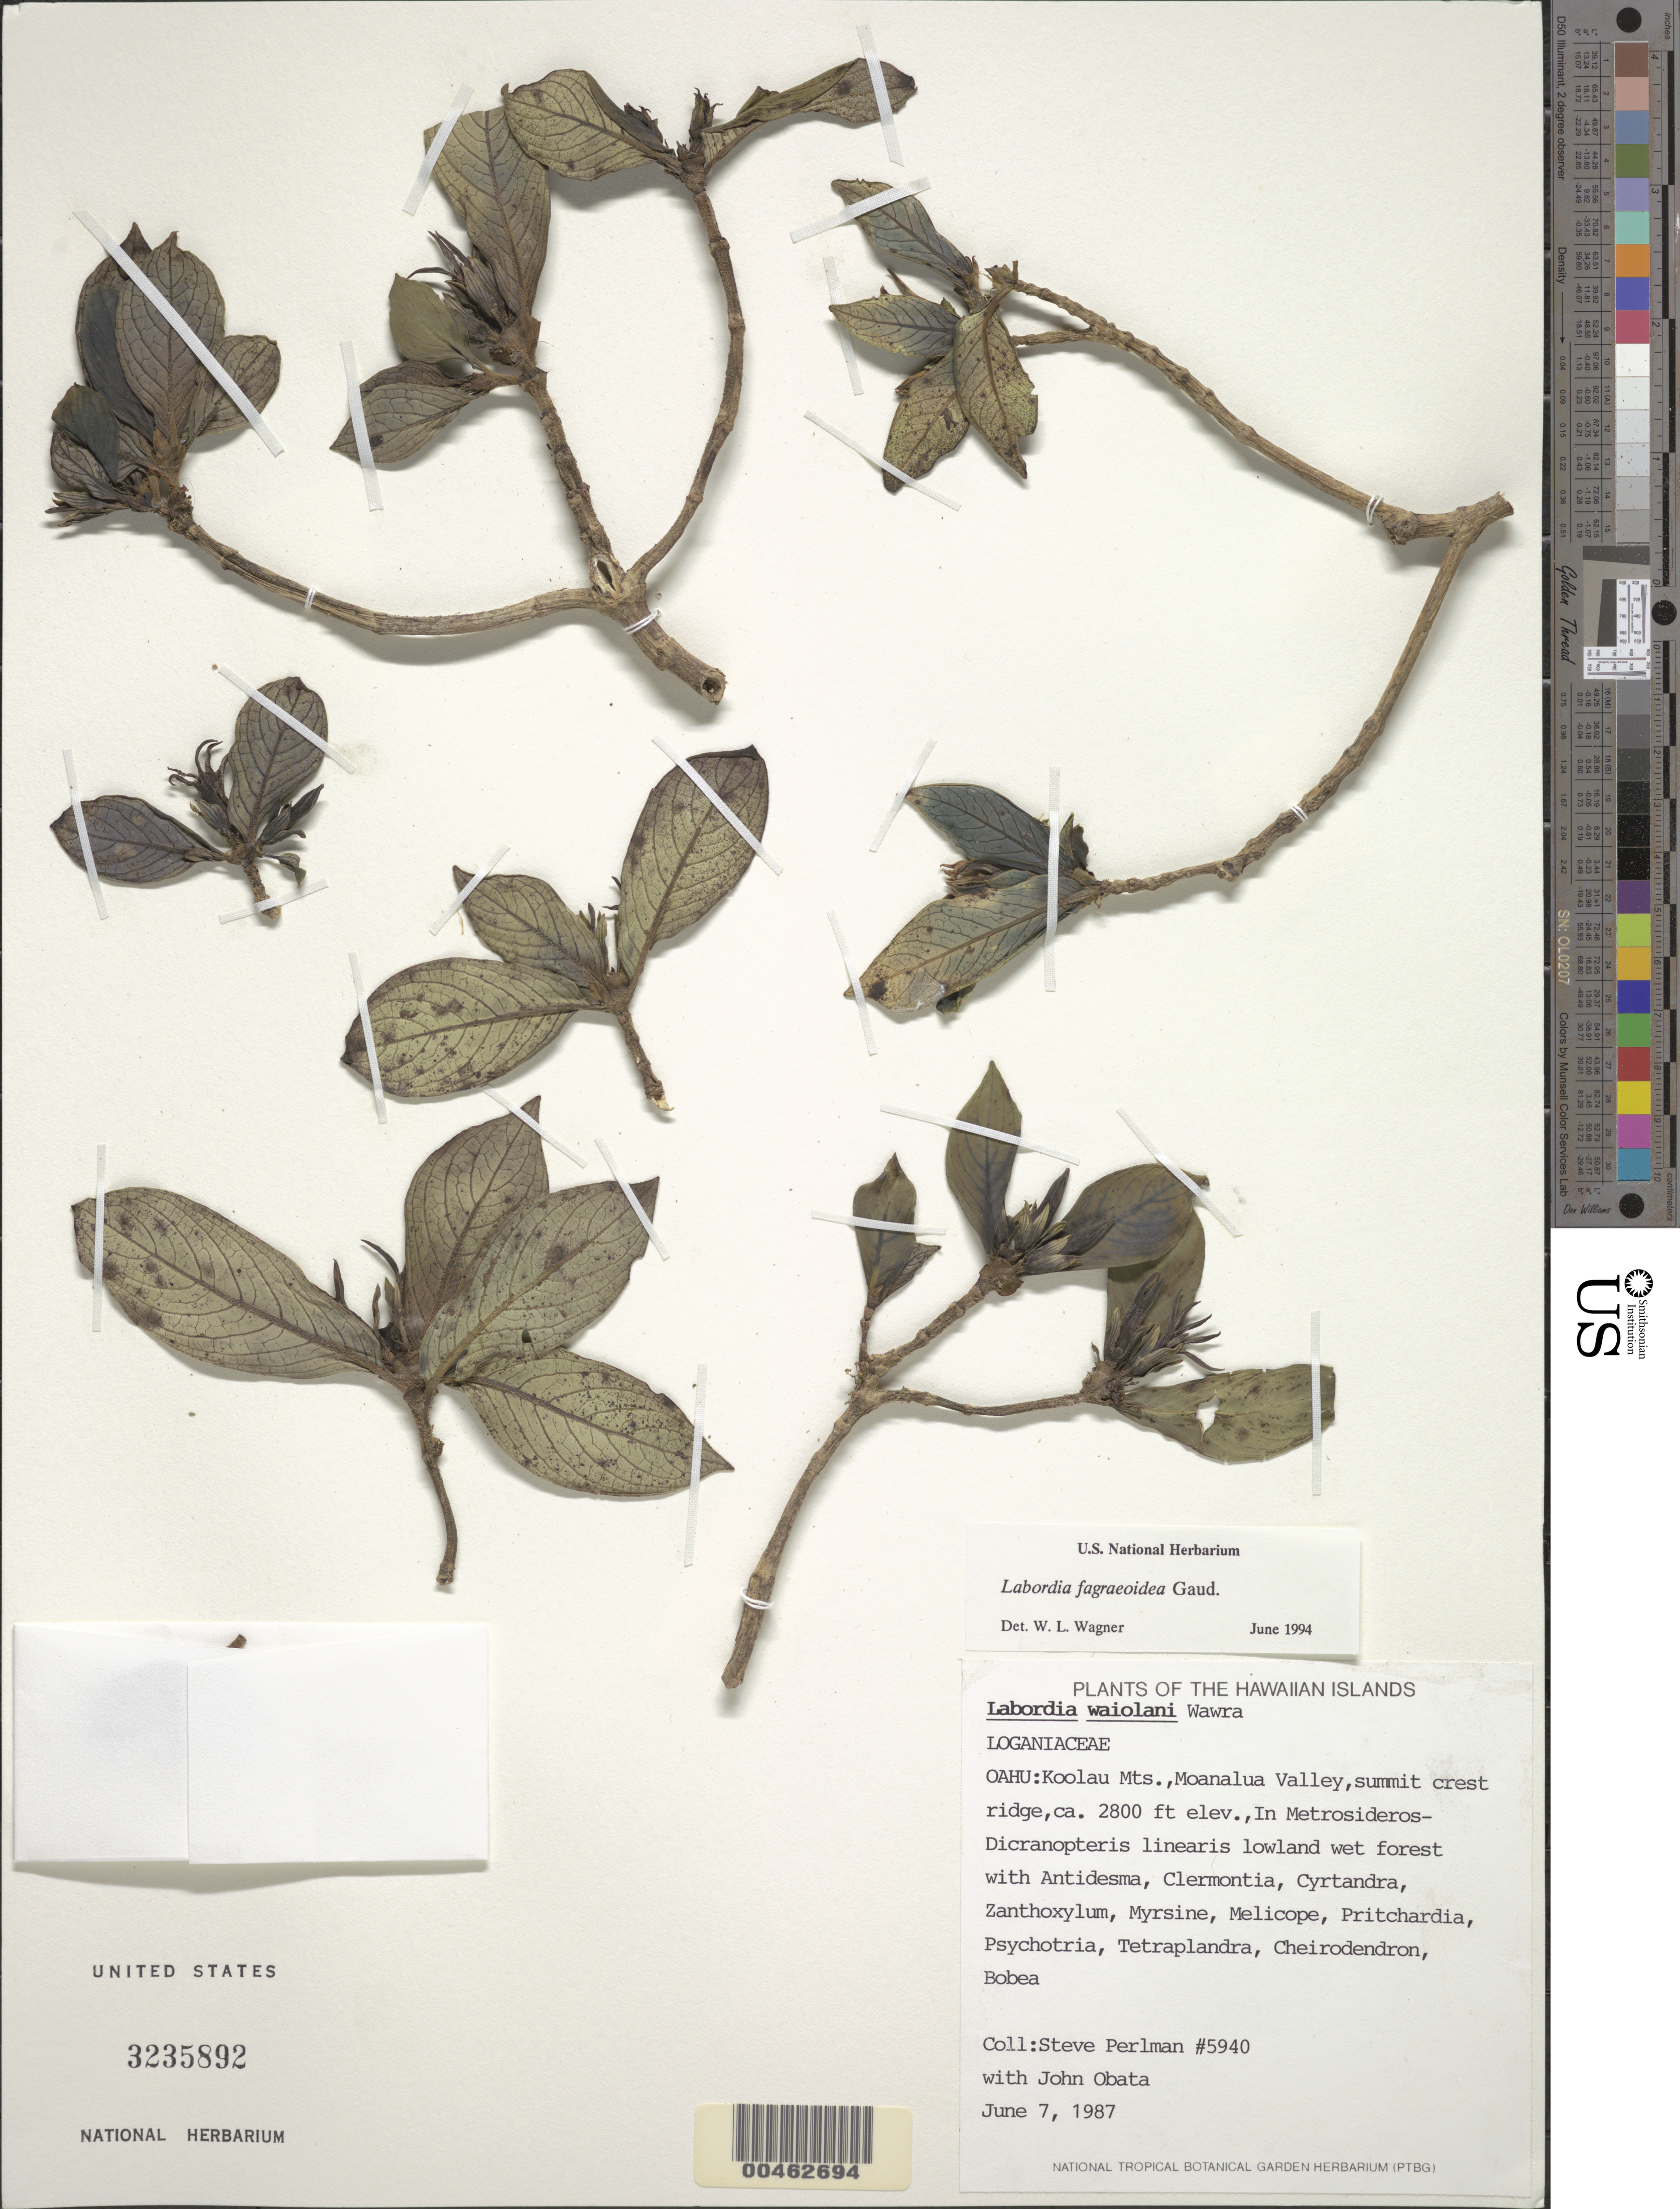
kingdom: Plantae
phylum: Tracheophyta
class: Magnoliopsida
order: Gentianales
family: Loganiaceae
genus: Geniostoma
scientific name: Geniostoma gaudichaudii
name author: B.J. Conn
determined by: Wagner, W. L., (BOT), Smithsonian Institution - National Museum of Natural History (UNITED STATES)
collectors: S. P. Perlman & J. Obata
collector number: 5940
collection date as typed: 7 Jun 1987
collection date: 1987-06-07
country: United States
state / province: Hawaii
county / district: Honolulu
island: Oahu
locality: Koolau Mts., Moanalua Valley, summit crest ridge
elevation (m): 853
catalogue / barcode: US 3235892